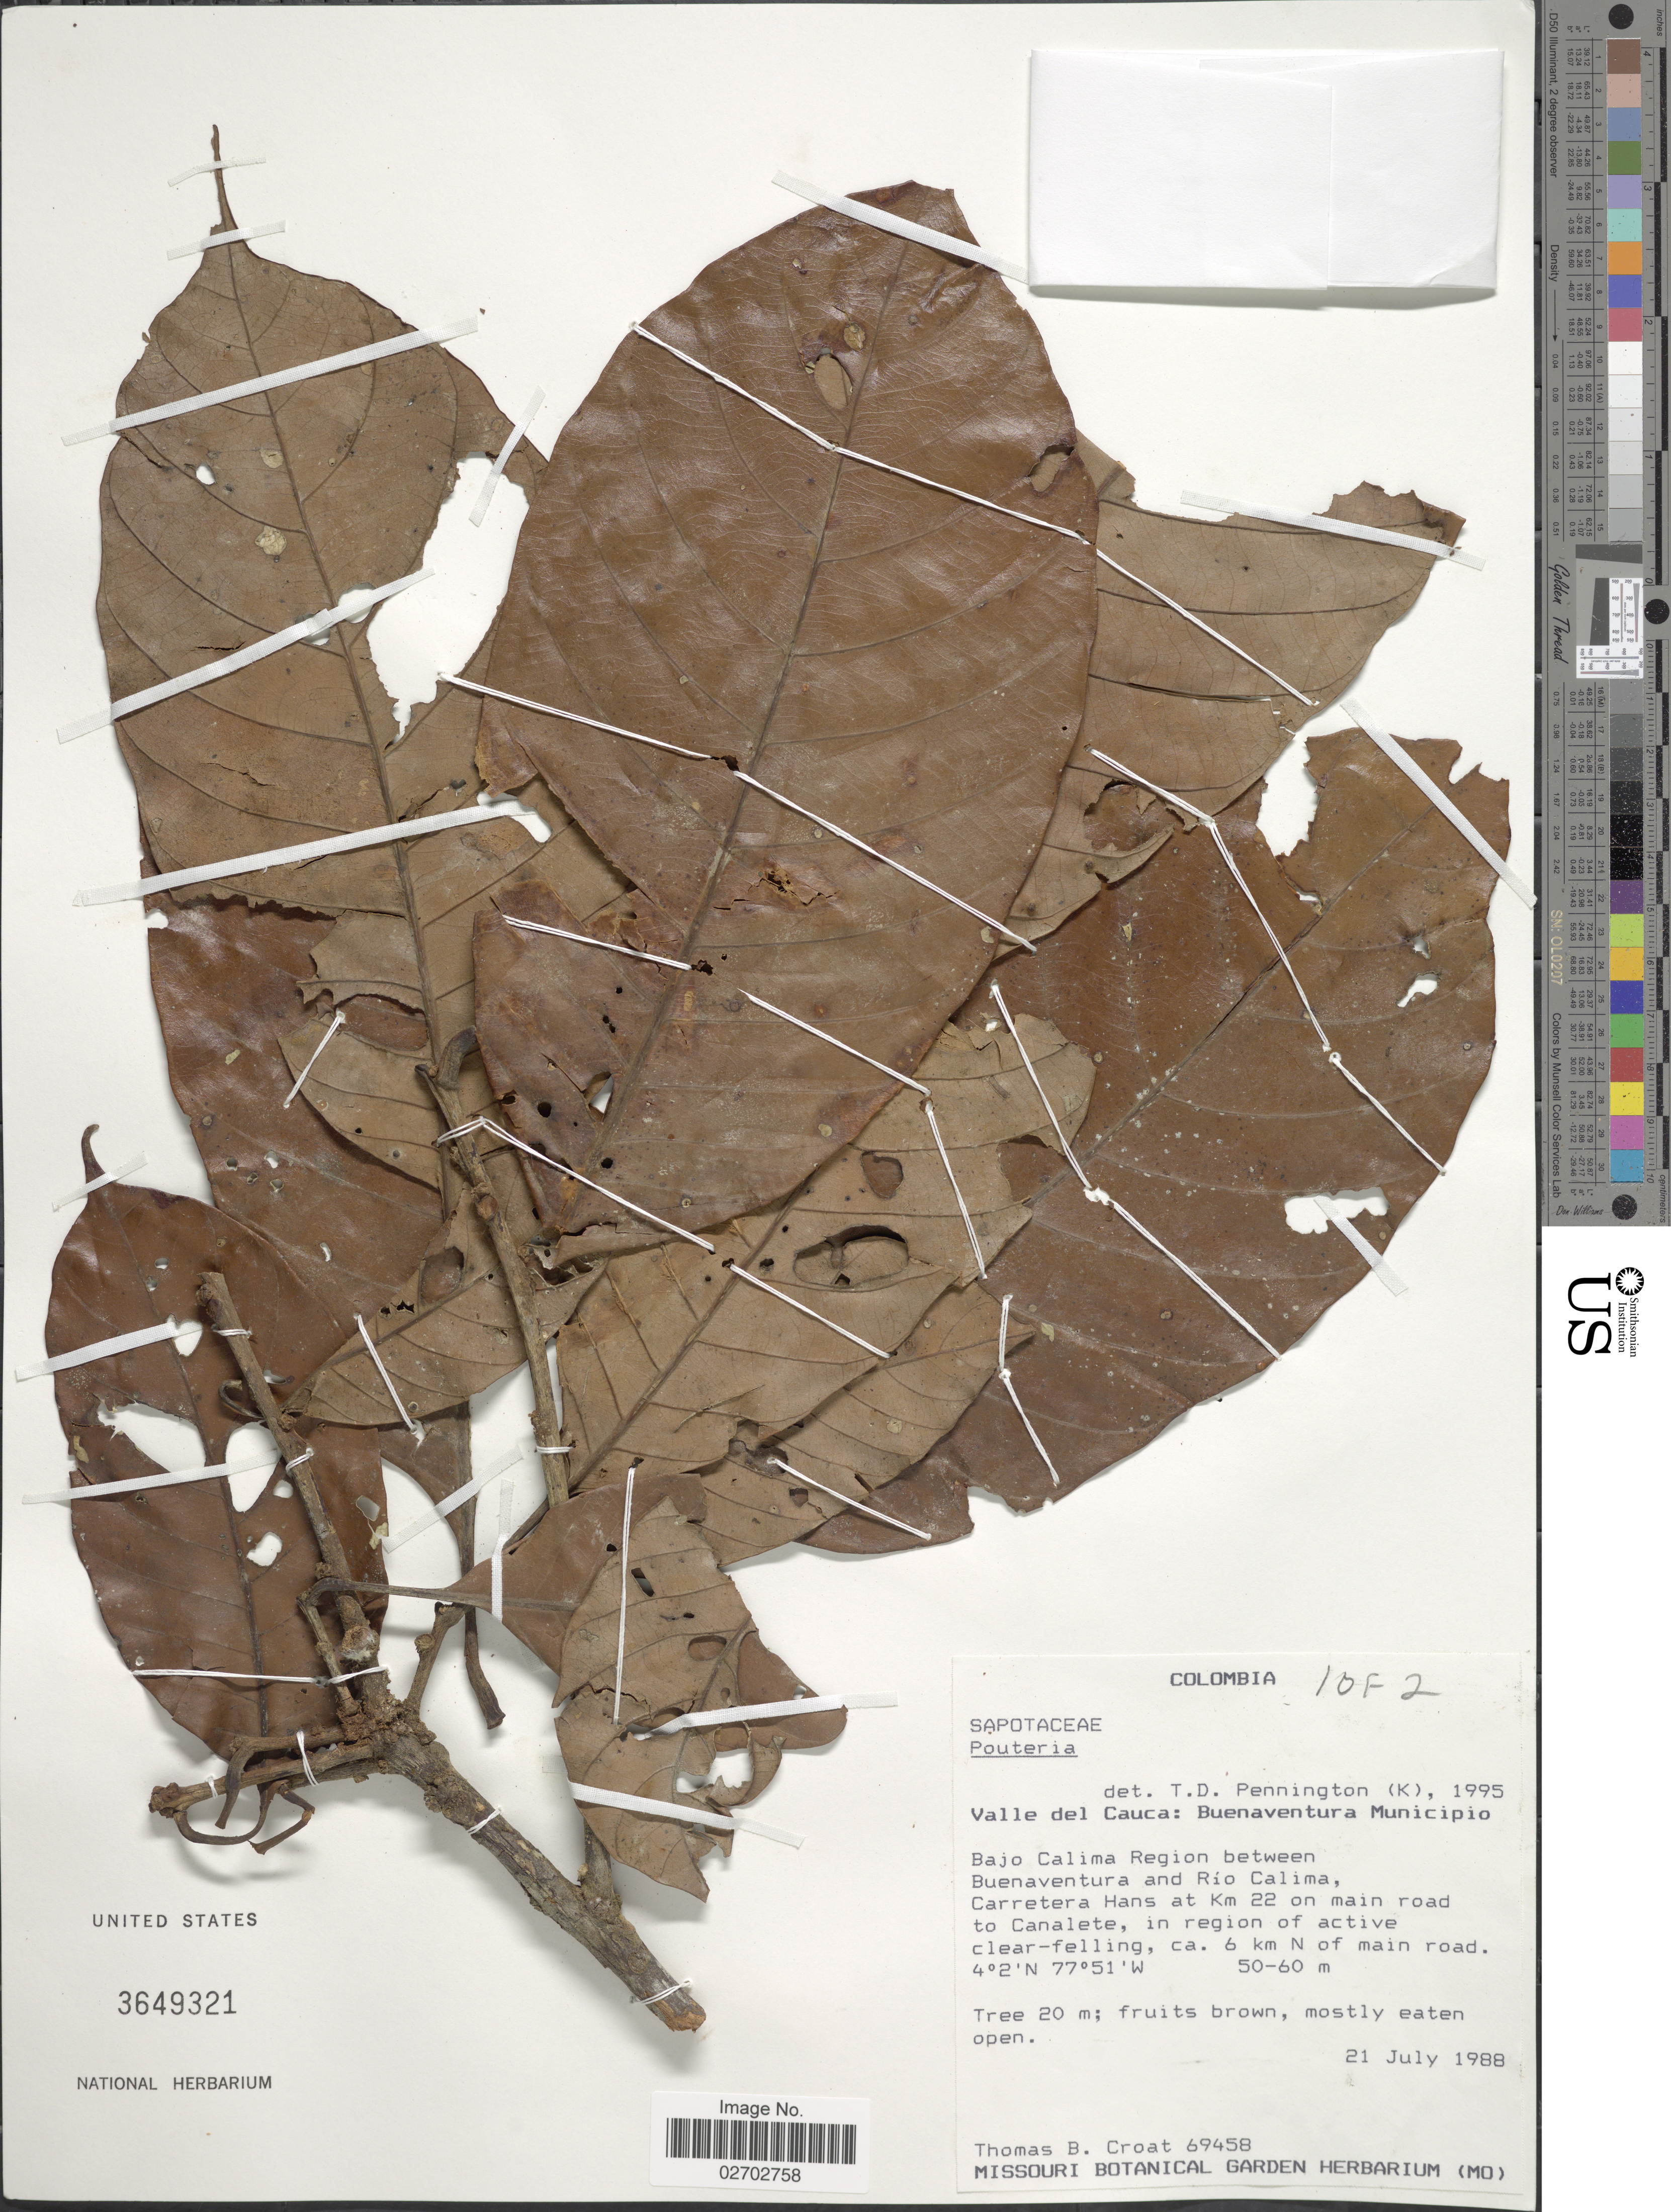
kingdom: Plantae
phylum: Tracheophyta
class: Magnoliopsida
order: Ericales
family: Sapotaceae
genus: Pouteria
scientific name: Pouteria sp.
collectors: T. B. Croat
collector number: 69458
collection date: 1988-07-21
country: Colombia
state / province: Valle del Cauca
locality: Buenaventura Municipio. Bajo Calima Region between Buenaventura and Rio Calima, Carretera Hans at Km 22 on main road to Canalete, in region of active clear-felling, ca. 6 km N of main road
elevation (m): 50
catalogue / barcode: US 3649321